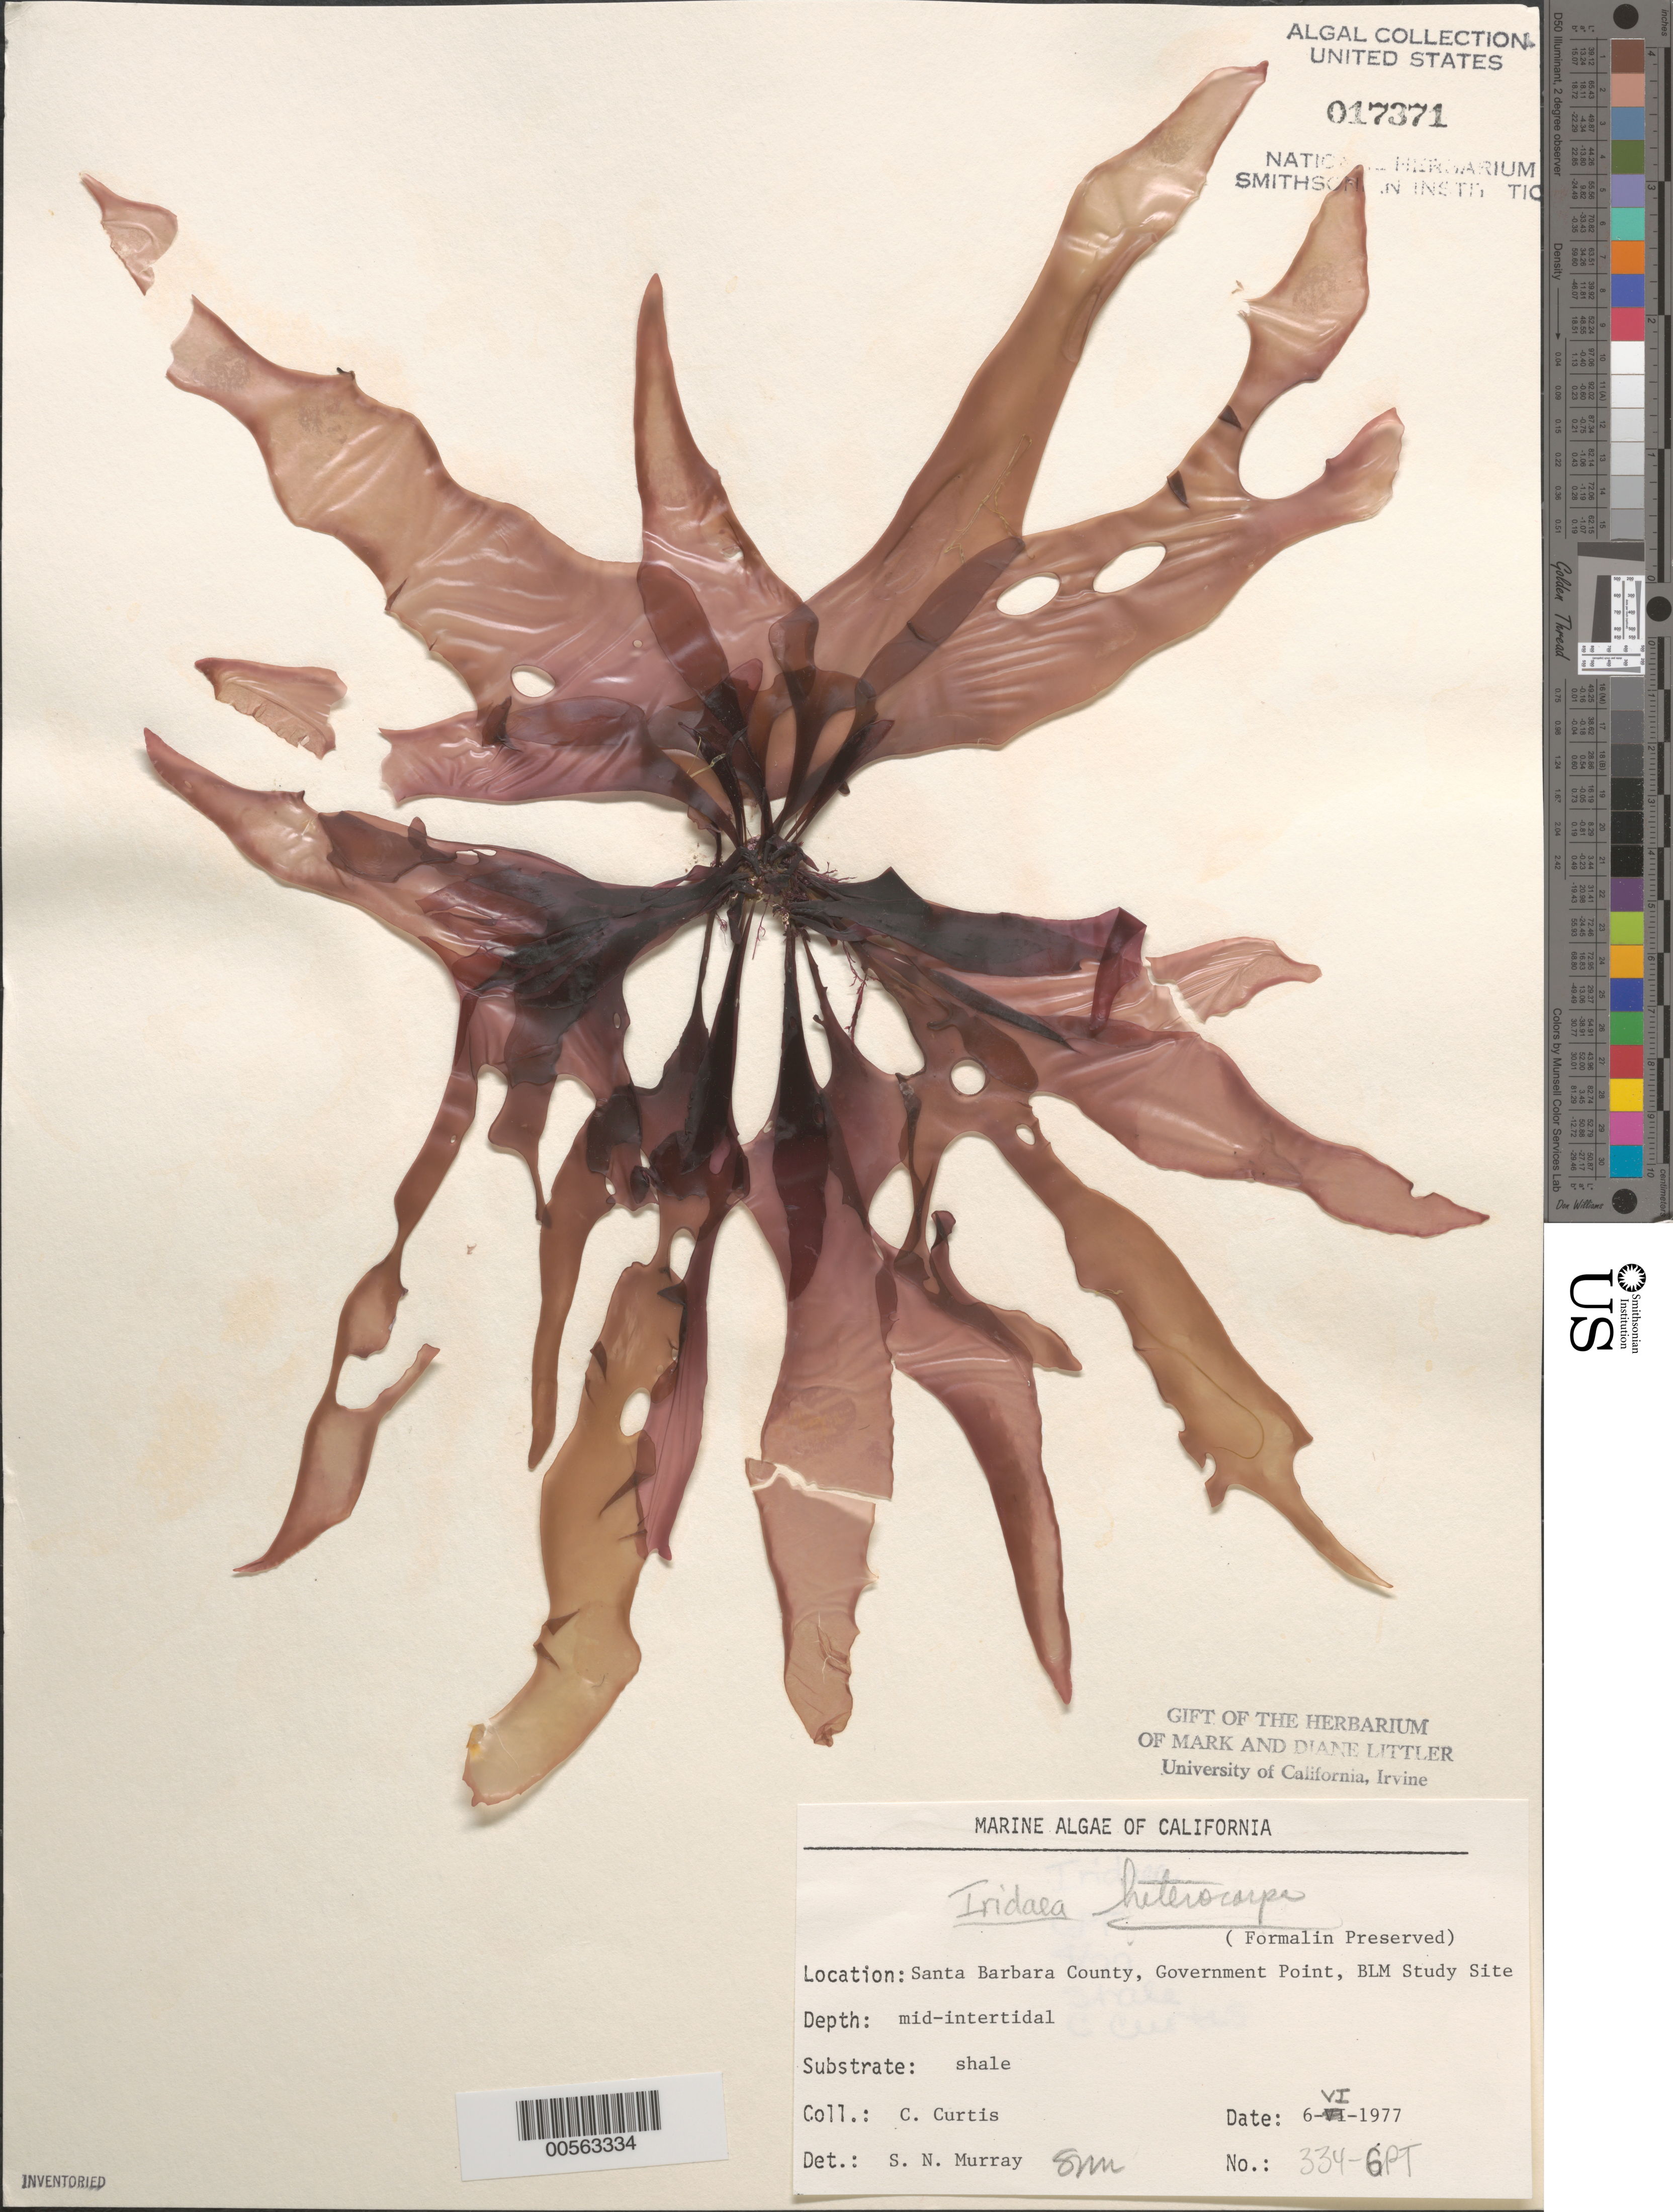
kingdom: Plantae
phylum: Rhodophyta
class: Florideophyceae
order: Gigartinales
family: Gigartinaceae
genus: Chondrus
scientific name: Chondrus crispus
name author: Stackh.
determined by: Algae name updating Project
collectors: C. Curtis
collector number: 334-gpt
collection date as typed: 06 Jun 1977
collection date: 1977-06-06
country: United States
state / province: California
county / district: Santa Barbara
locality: Government Point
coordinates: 34 26'31"N, 120 24'06"W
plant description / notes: BLM-SOCALBIGHT Rocky Intertidal Survey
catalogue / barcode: US 17371